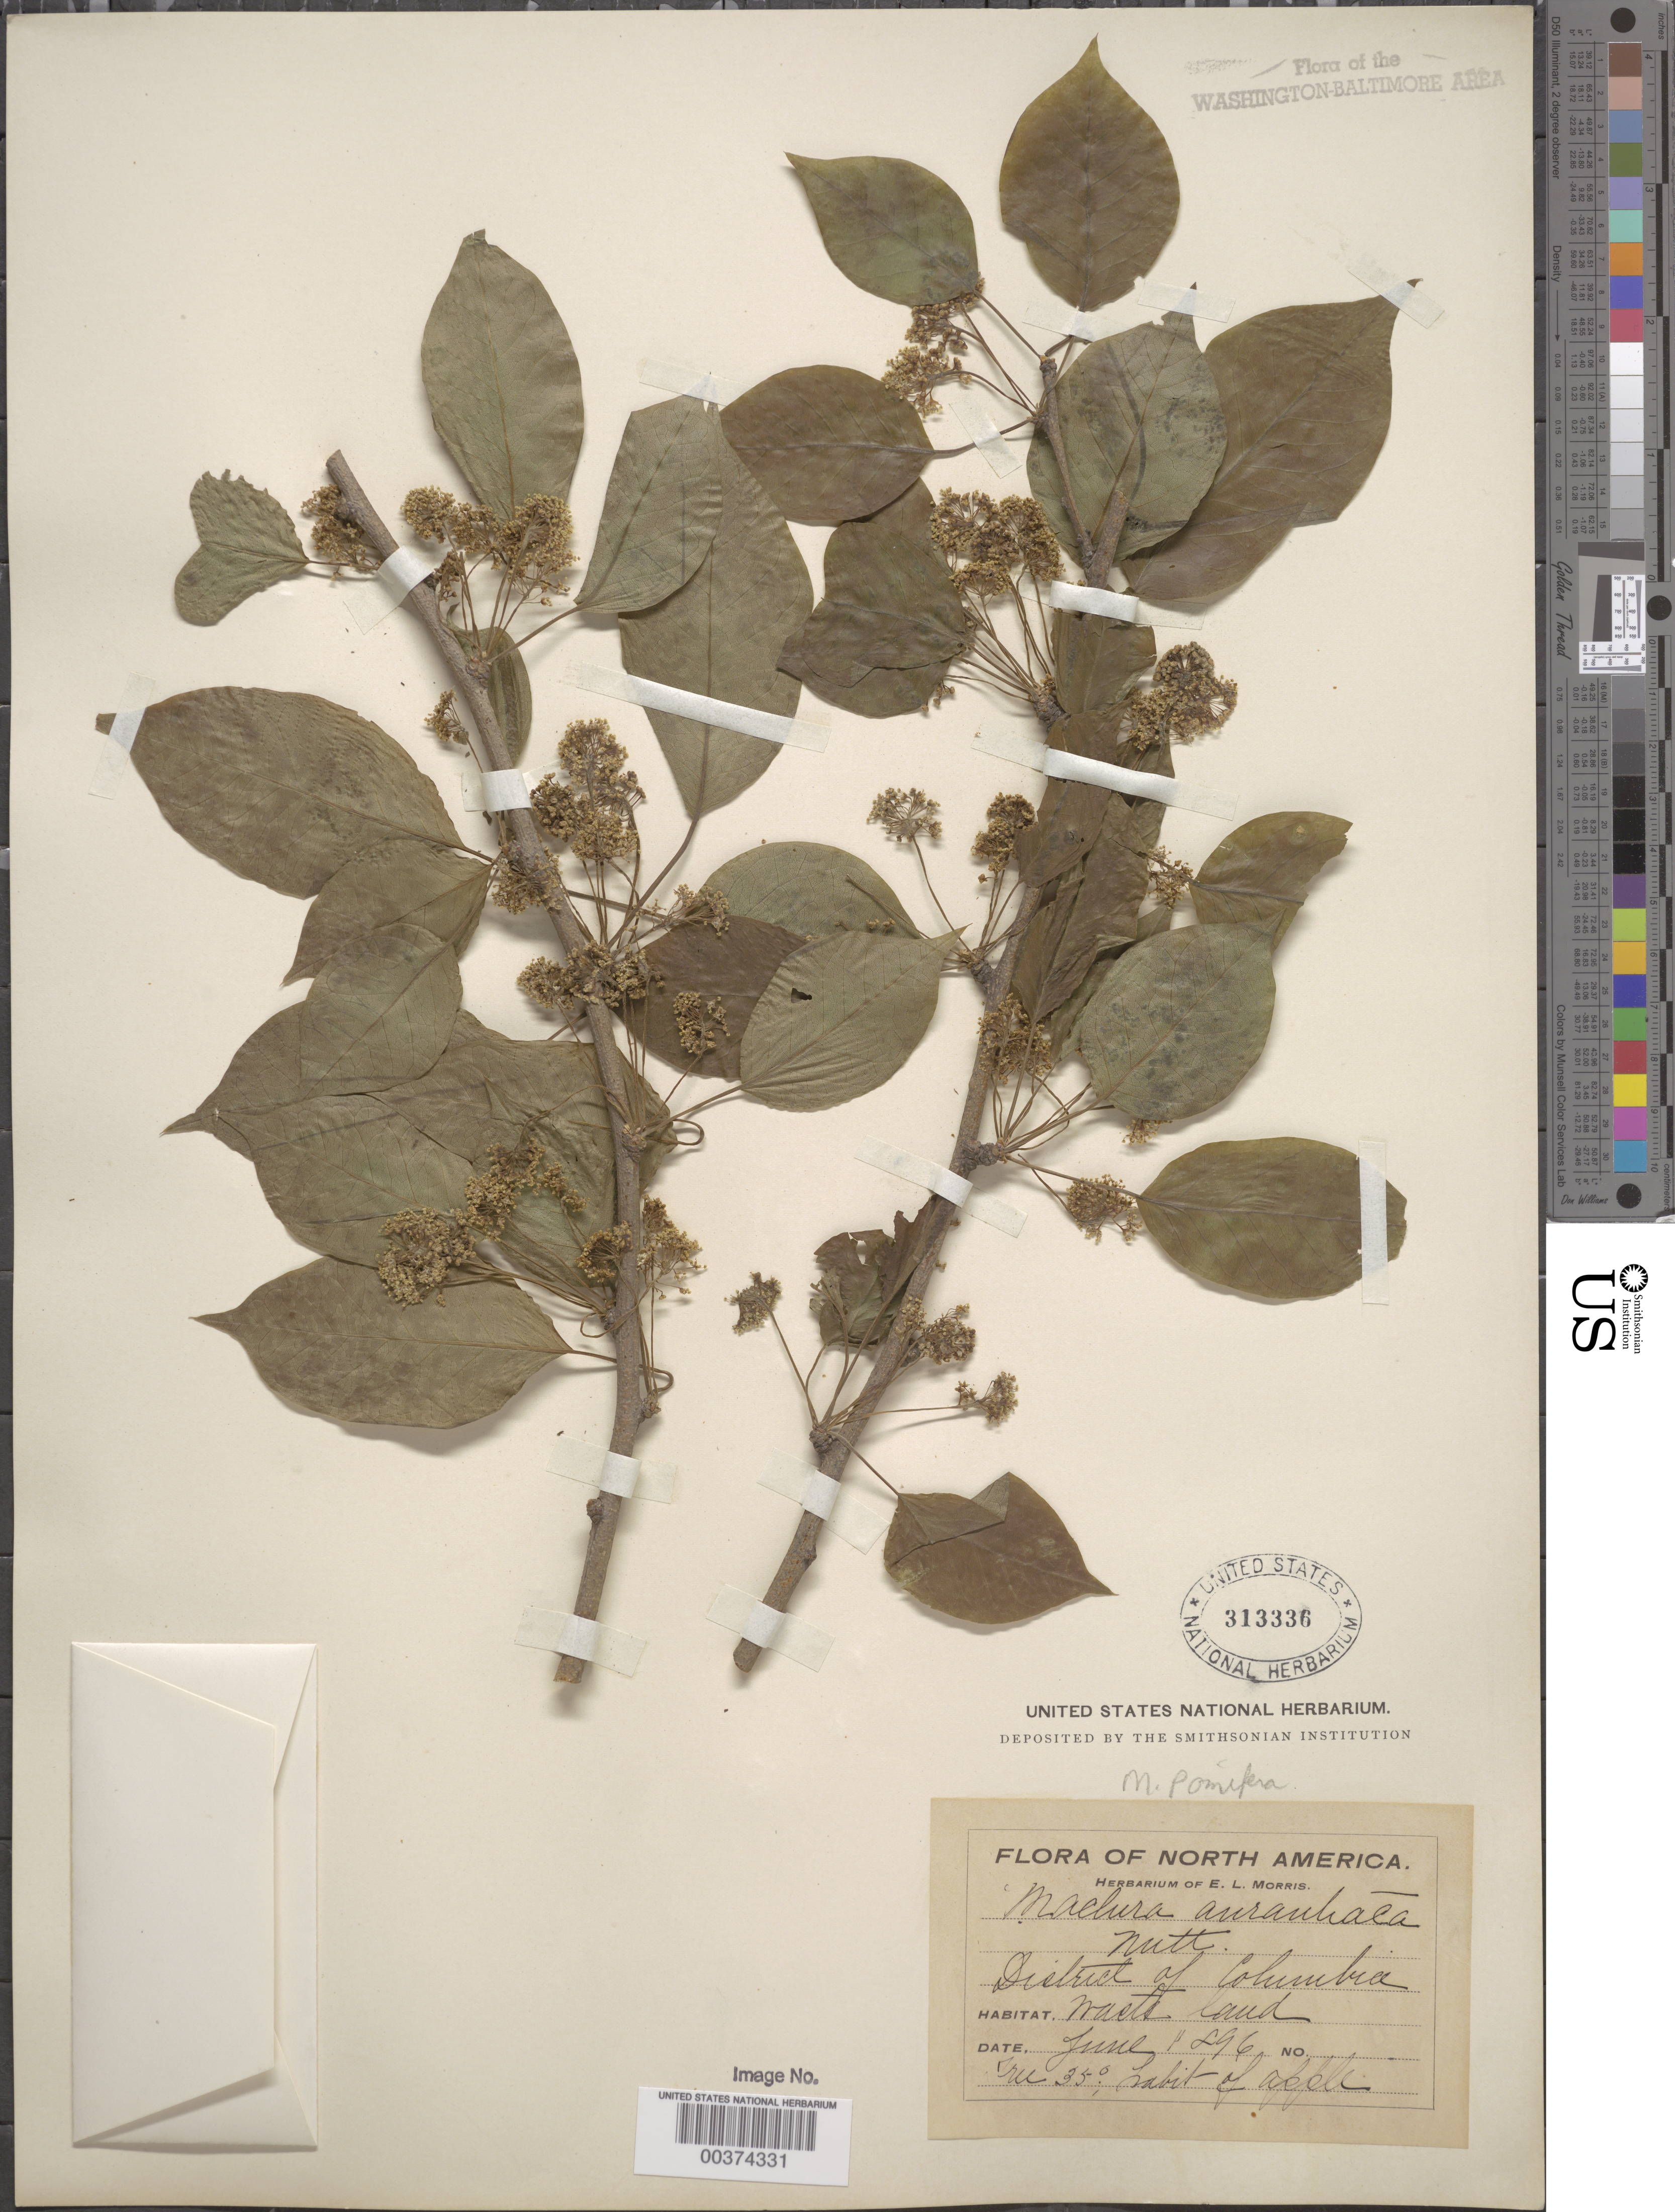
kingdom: Plantae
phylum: Tracheophyta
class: Magnoliopsida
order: Rosales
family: Moraceae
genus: Maclura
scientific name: Maclura pomifera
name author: (Raf.) C.K. Schneid.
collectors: E. Morris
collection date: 1896-06-01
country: United States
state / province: District of Columbia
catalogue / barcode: US 313336